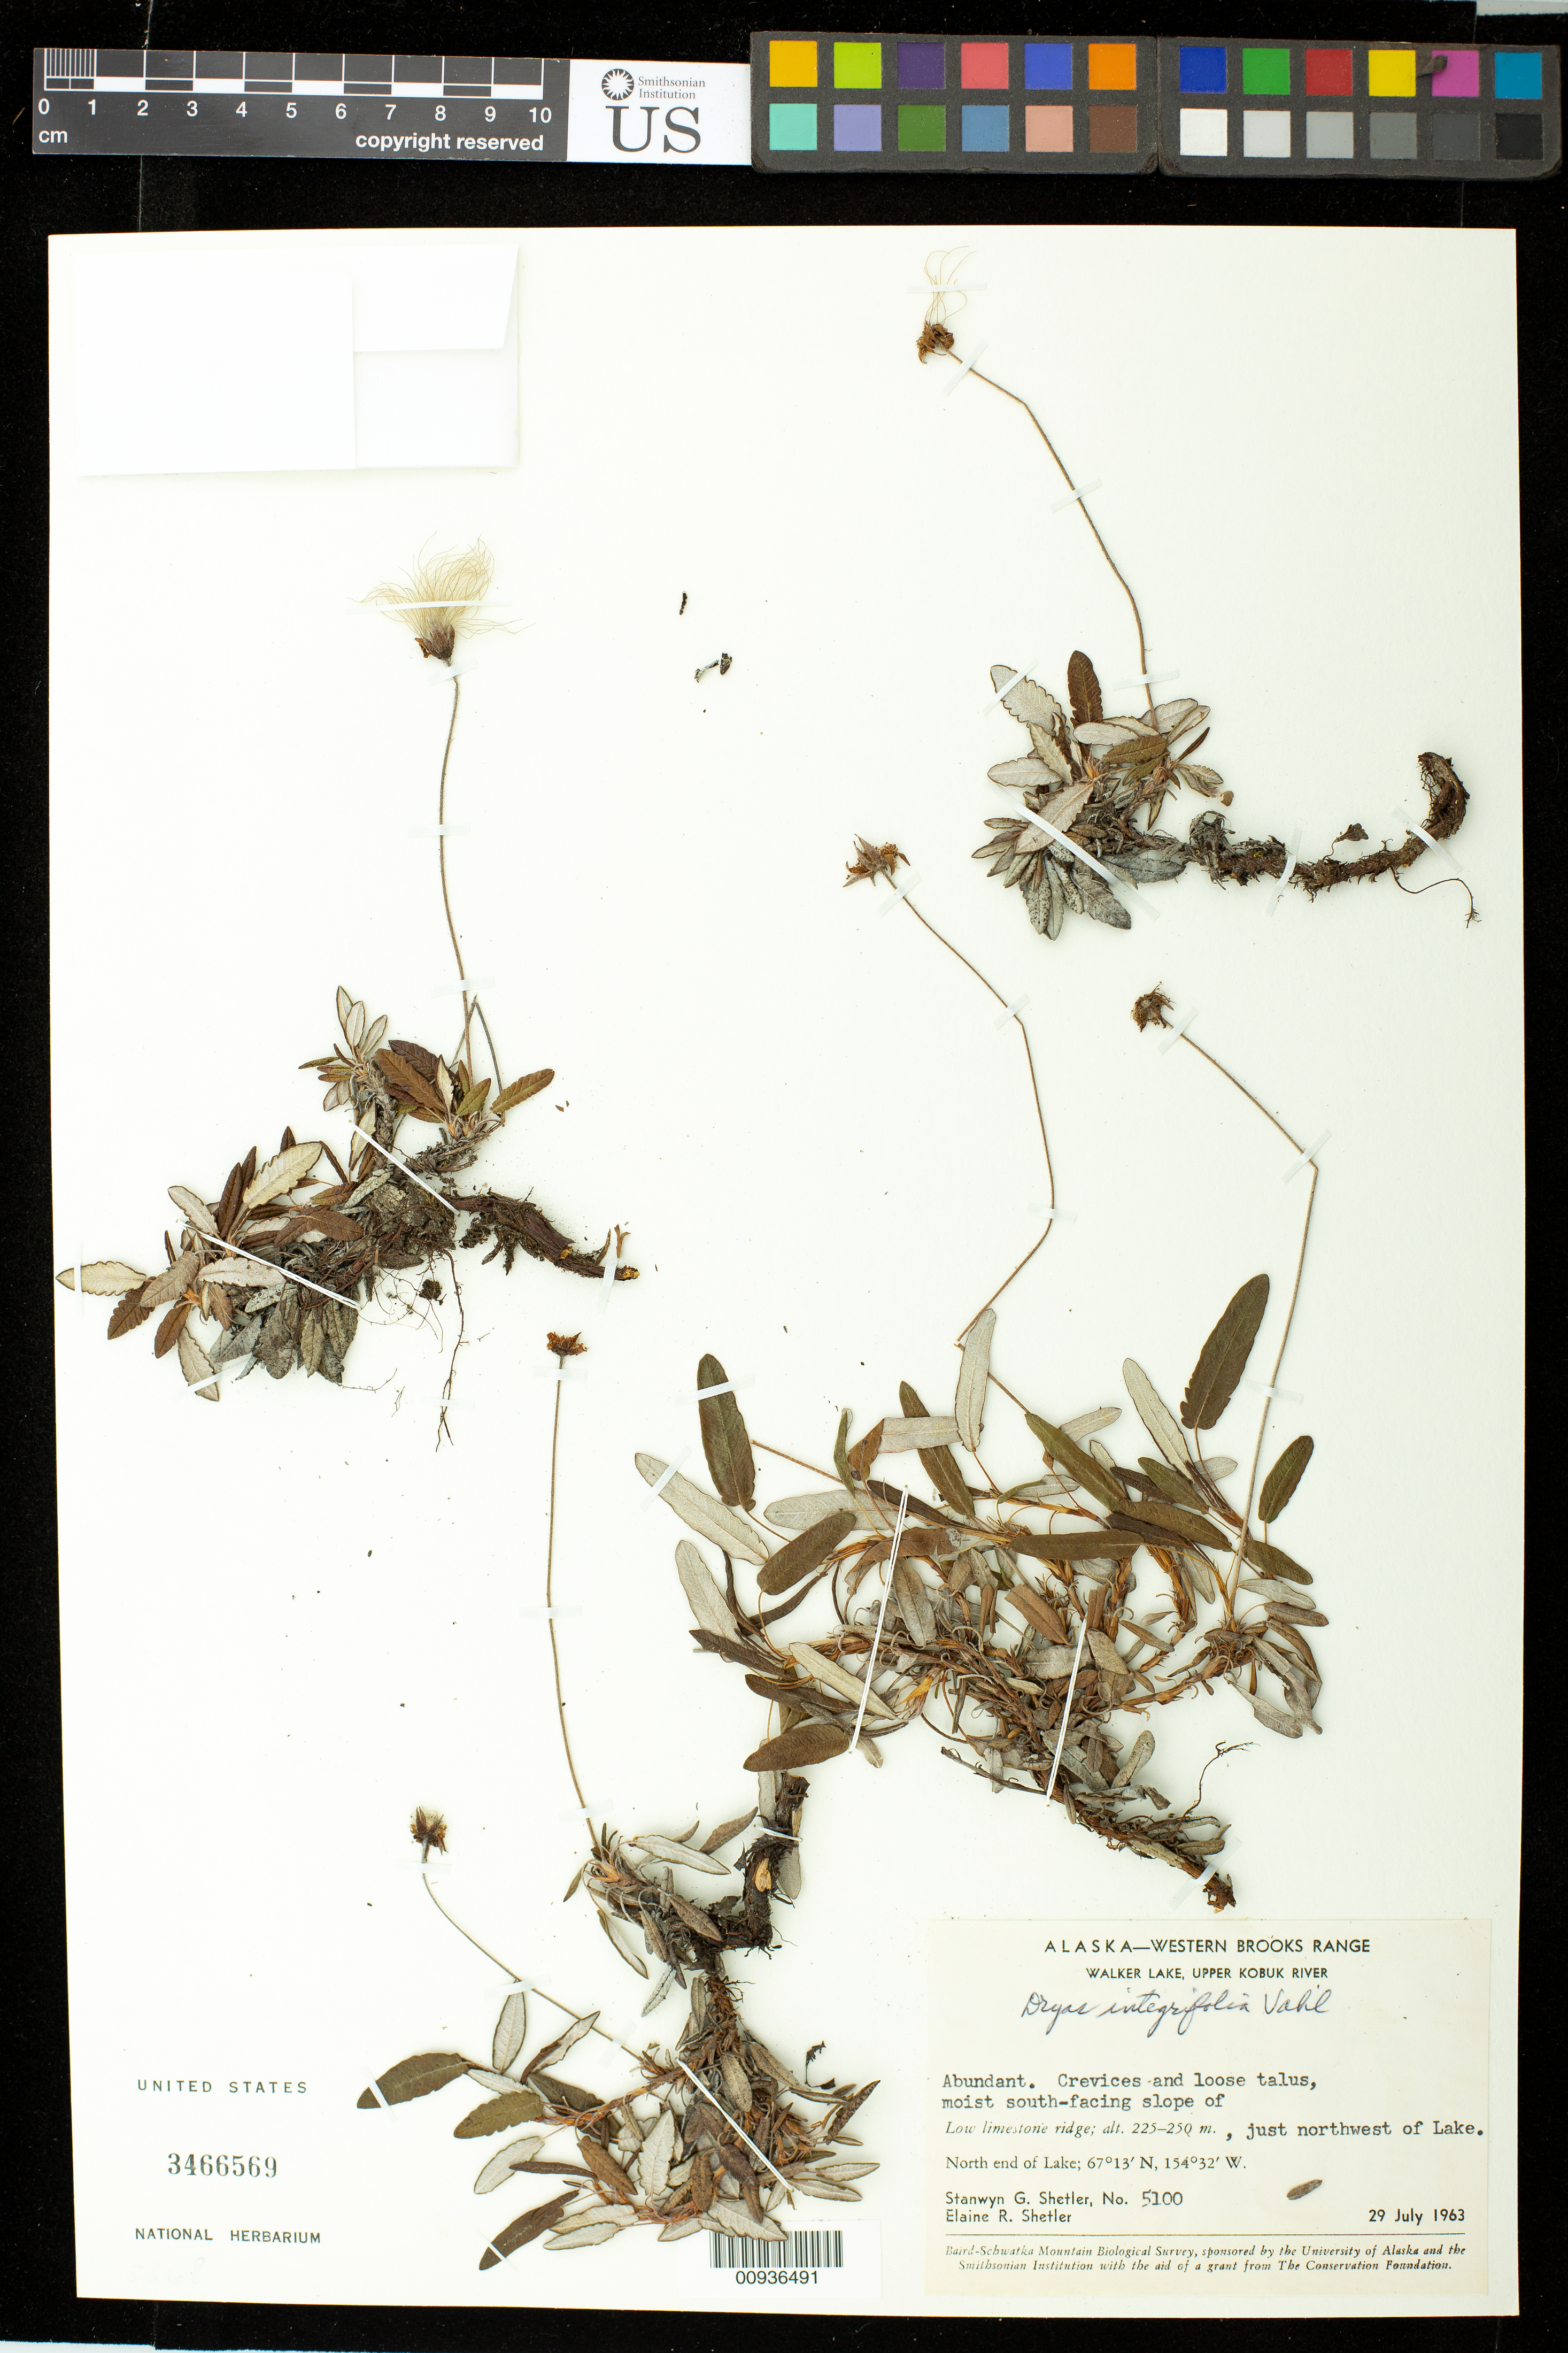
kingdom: Plantae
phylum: Tracheophyta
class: Magnoliopsida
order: Rosales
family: Rosaceae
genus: Dryas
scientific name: Dryas integrifolia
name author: Vahl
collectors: S. Shetler & E. R. Shetler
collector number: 5100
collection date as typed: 29 Jul 1963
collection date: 1963-07-29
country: United States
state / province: Alaska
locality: North end of Walker Lake. Western Brooks Range, Upper Kobuk River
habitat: Crevices and loose talus, moist south-facing slope of low limestone ridge, just northwest of Lake.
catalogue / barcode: US 3466569